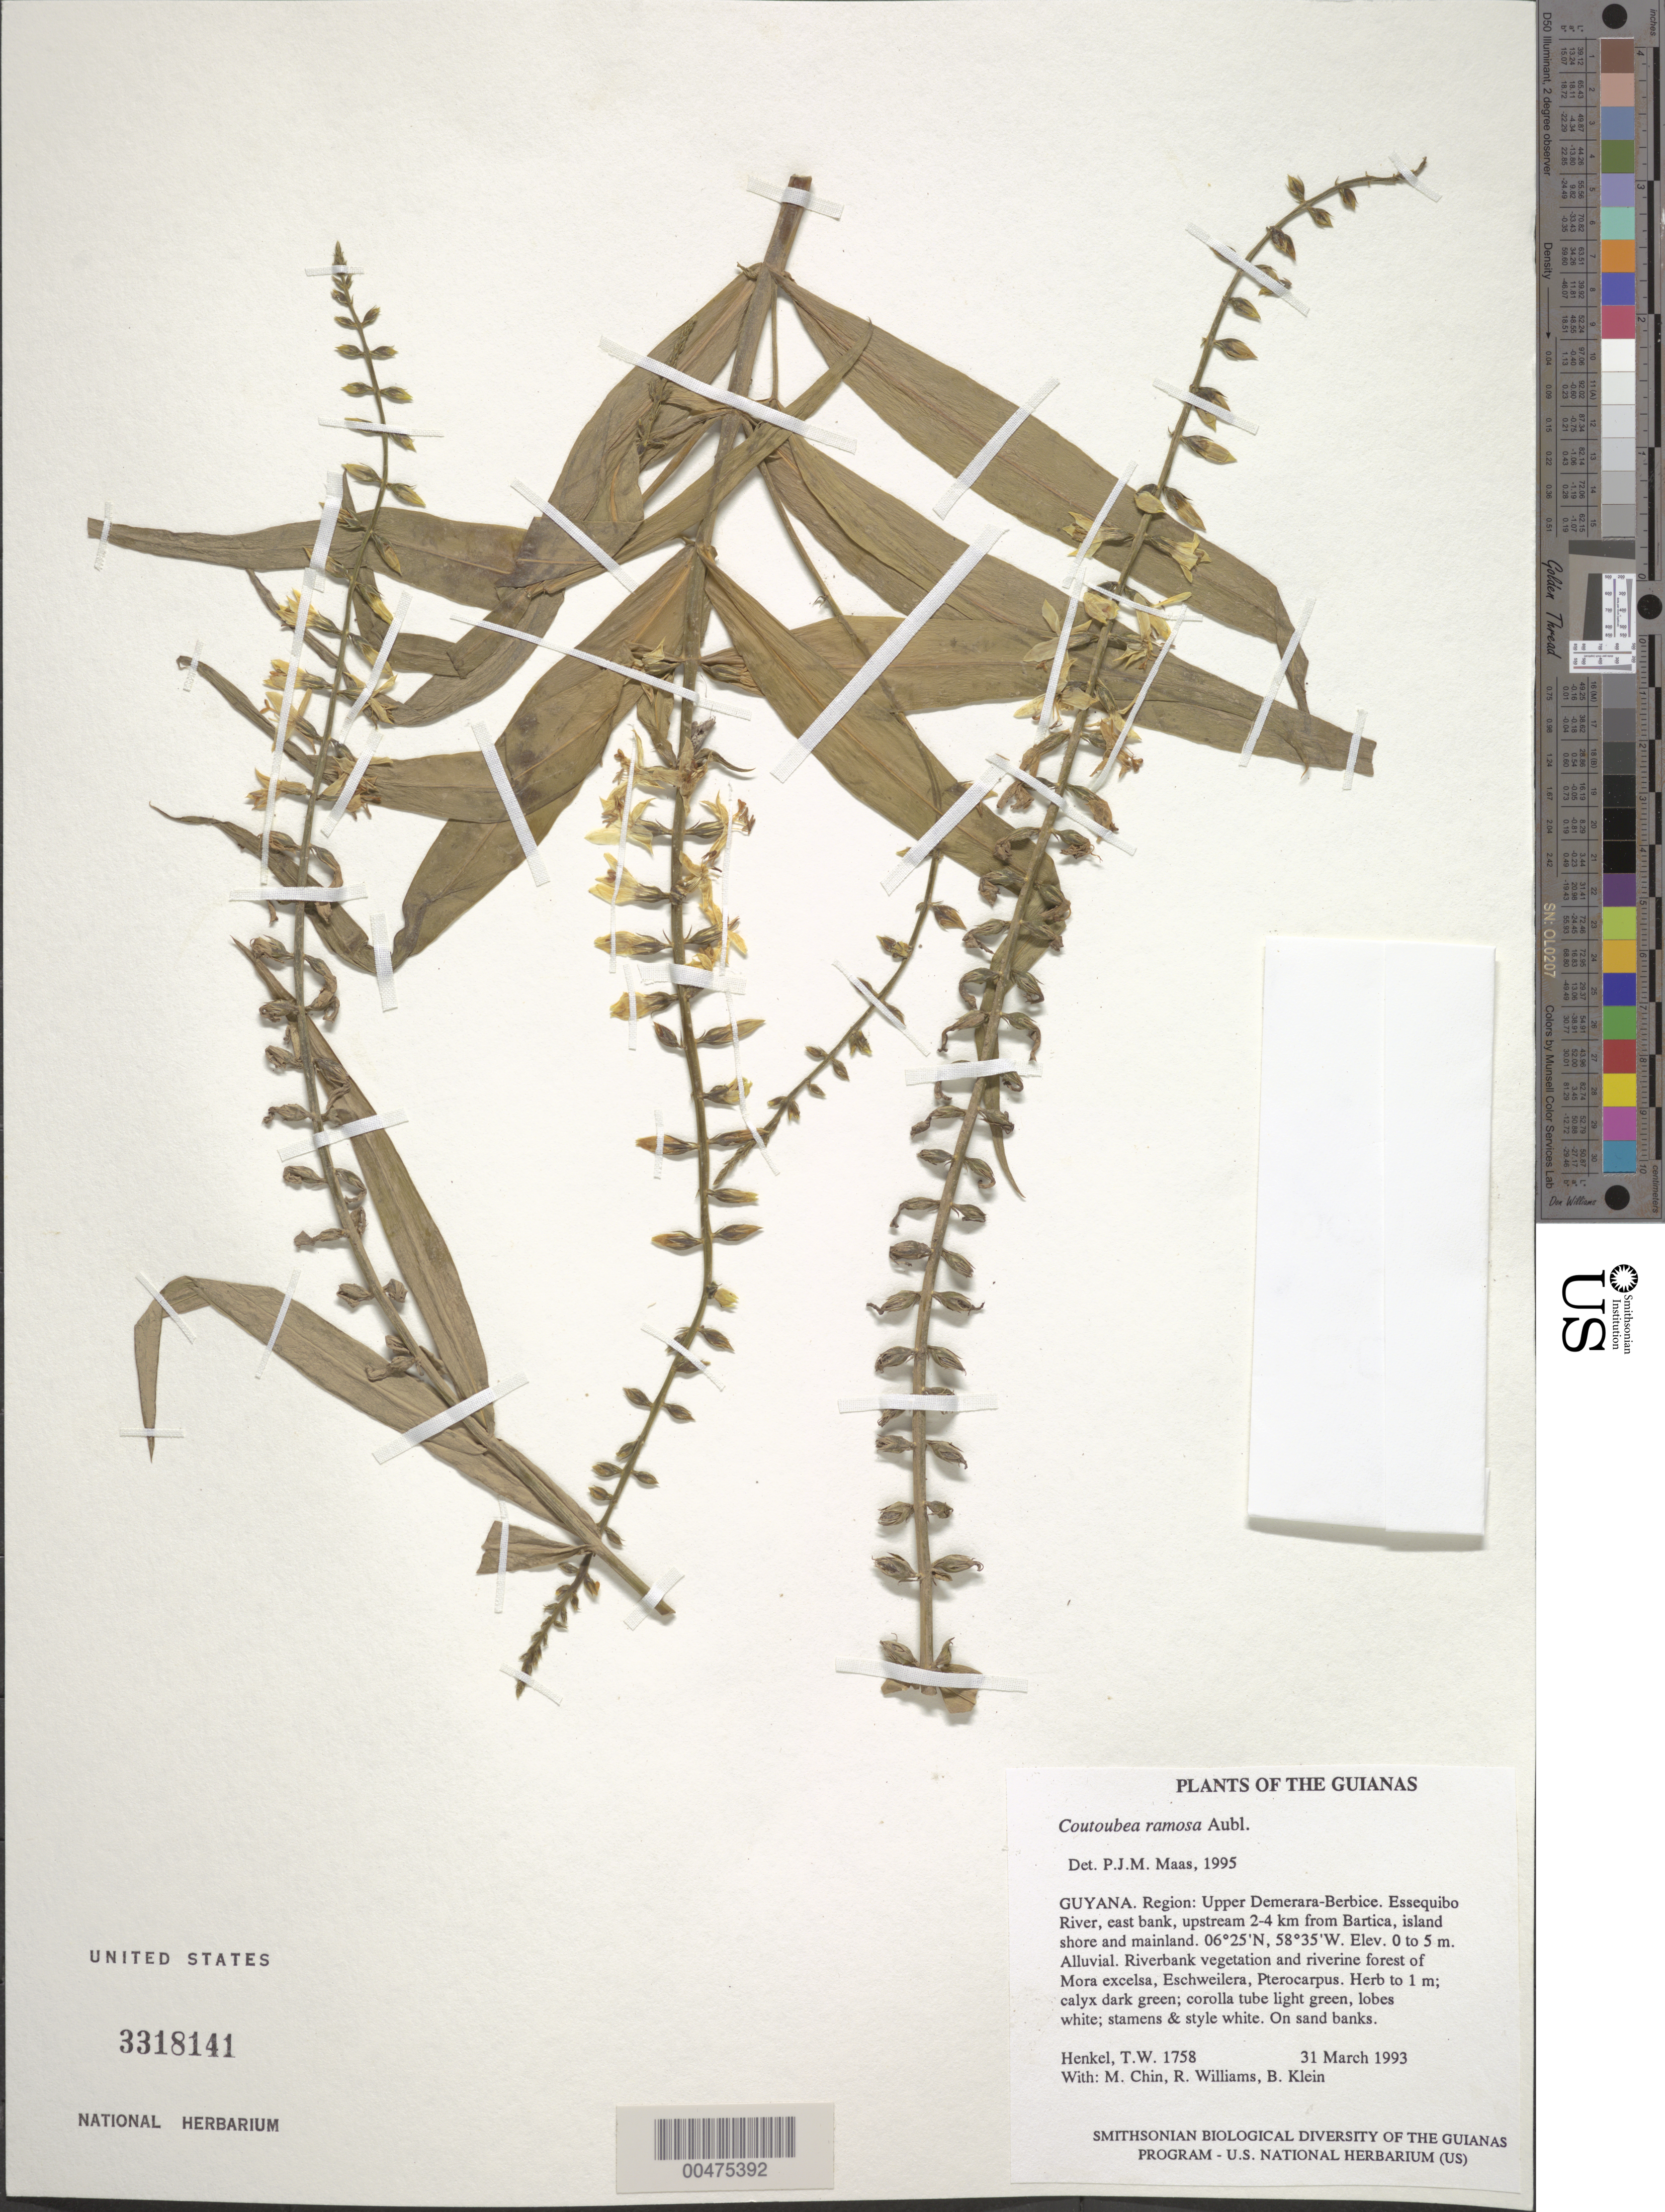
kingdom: Plantae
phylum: Tracheophyta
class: Magnoliopsida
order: Gentianales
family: Gentianaceae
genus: Coutoubea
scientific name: Coutoubea ramosa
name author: Aubl.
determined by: Maas, Paul J. M.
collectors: T. Henkel, M. Chin, R. Williams & B. Klein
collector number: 1758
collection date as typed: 31 March 1993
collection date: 1993-03-31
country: Guyana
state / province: U. Demerara-Berbice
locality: Essequibo River, E bank, upstream 2-4 km from Bartica, island shore and mainland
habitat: Alluvial. Riverbank vegetation and riverine forest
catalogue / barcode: US 3318141